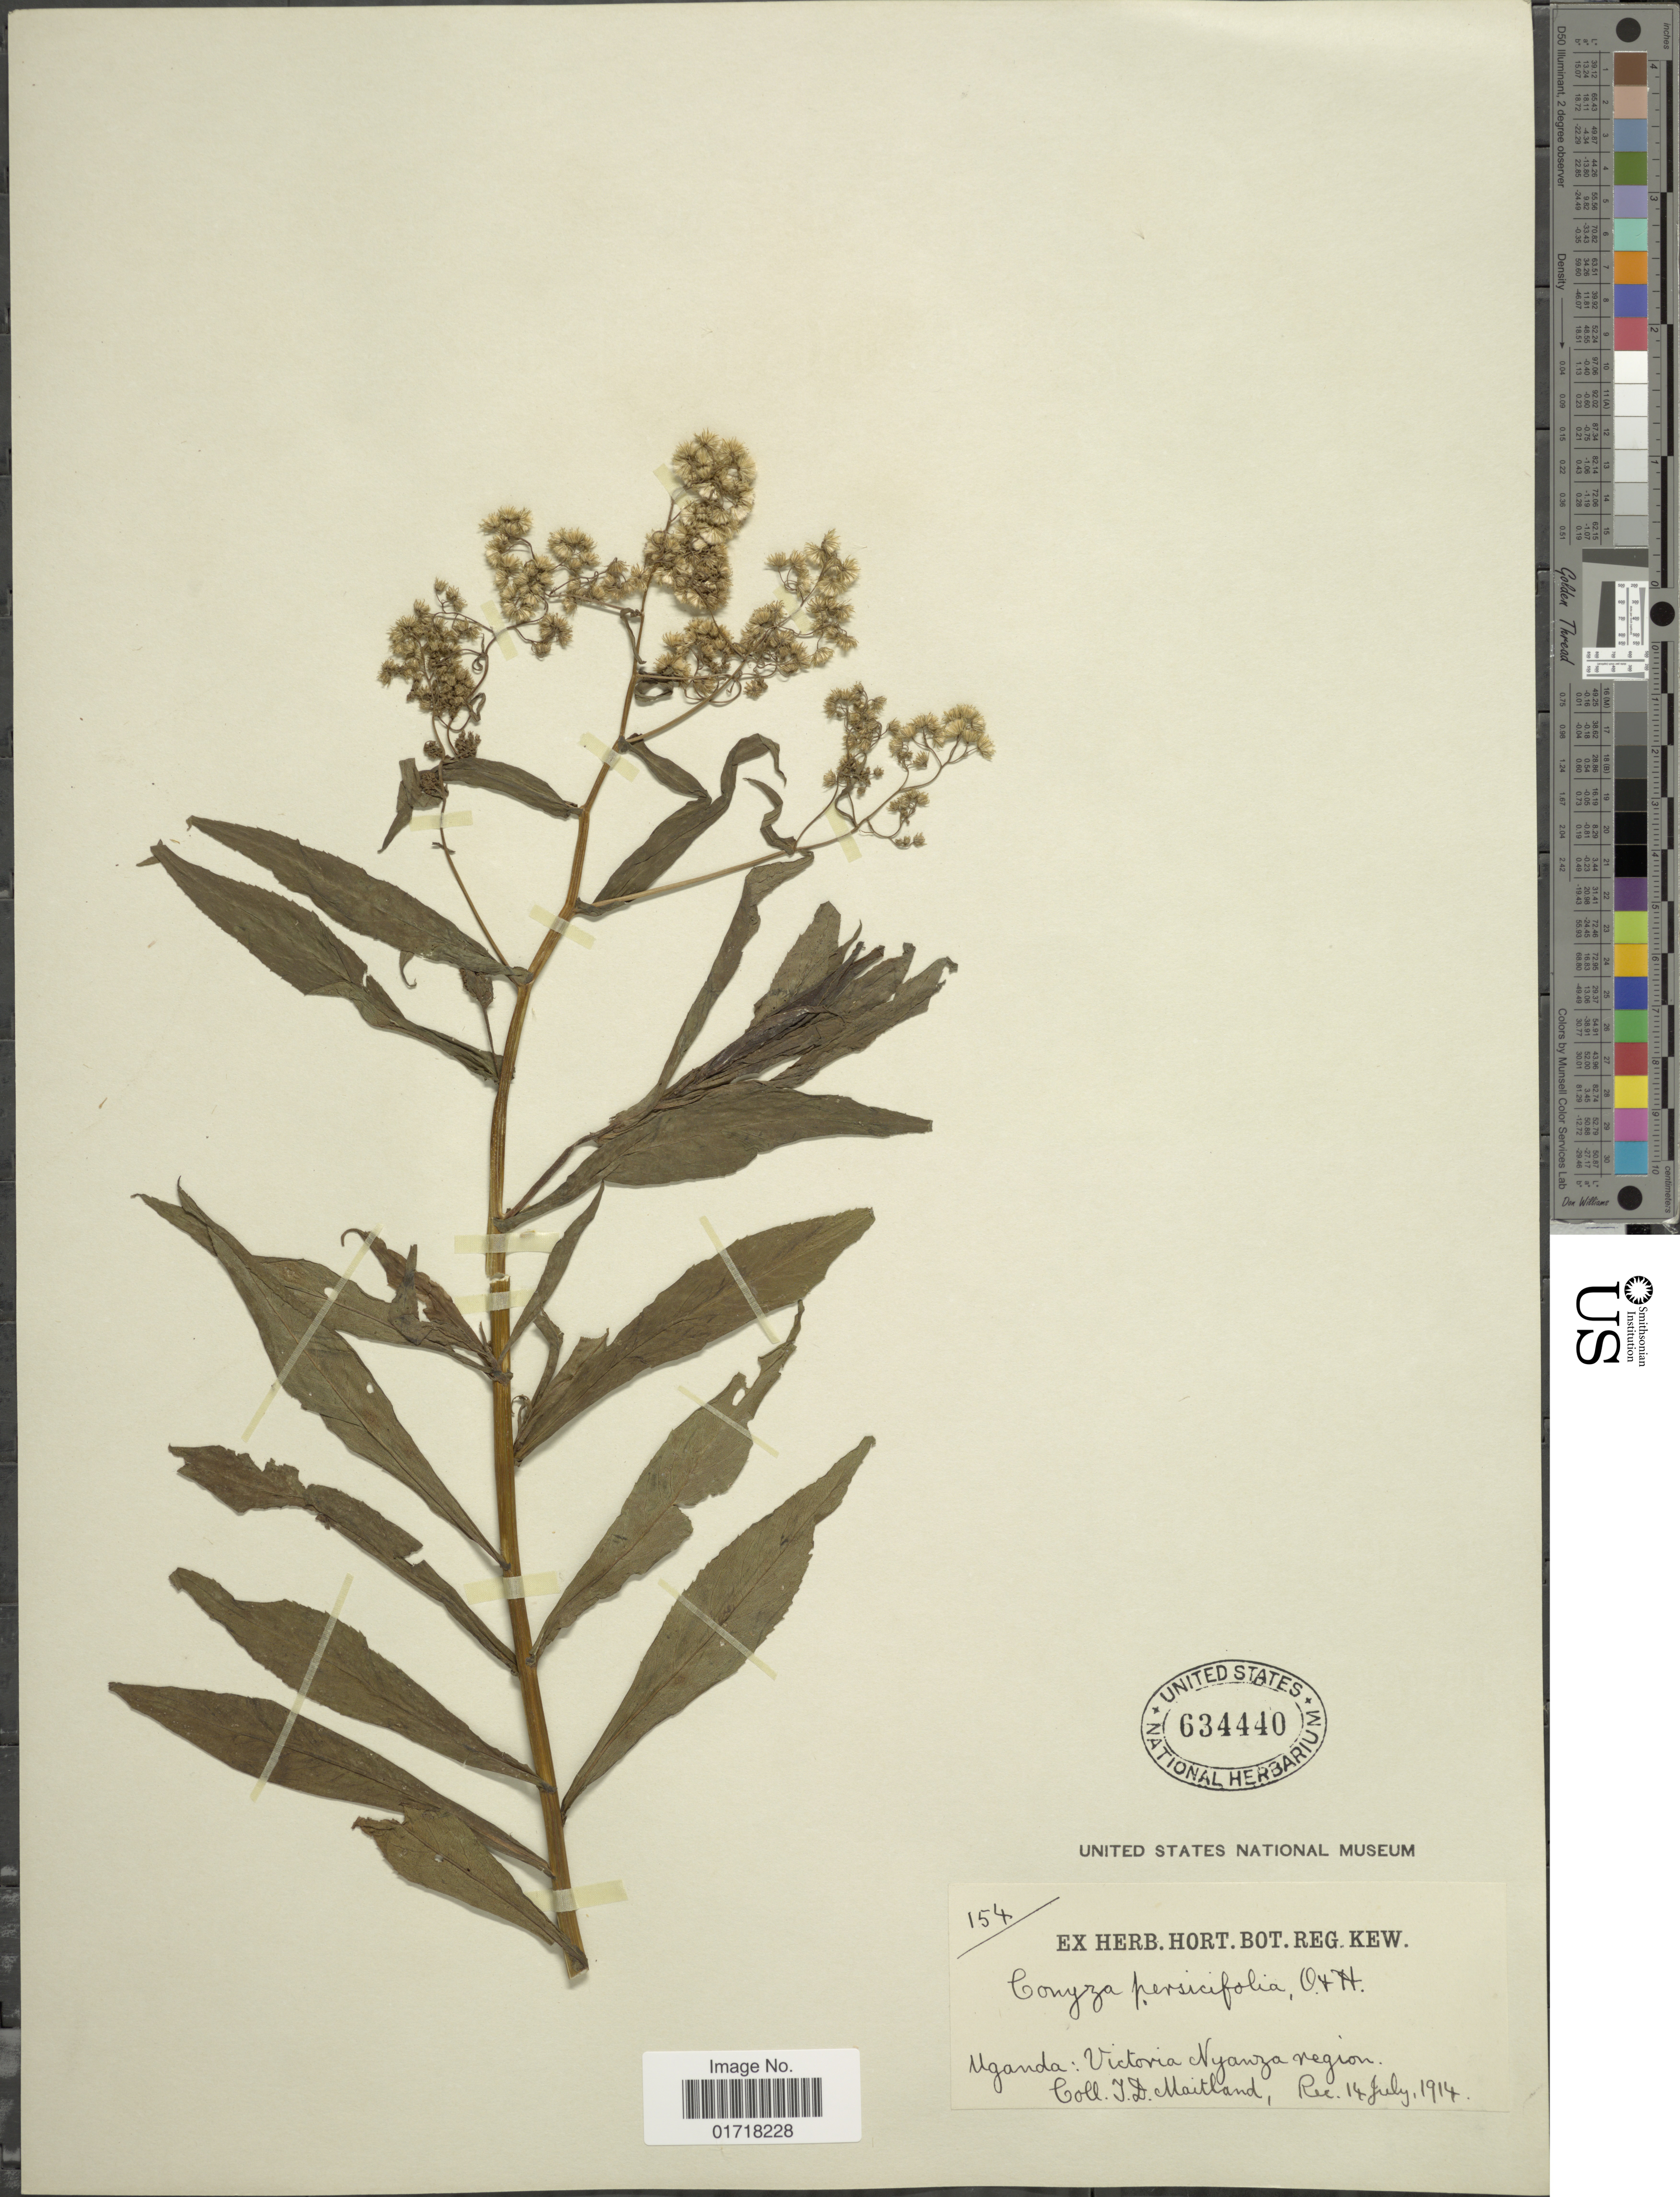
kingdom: Plantae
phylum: Tracheophyta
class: Magnoliopsida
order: Asterales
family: Asteraceae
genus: Conyza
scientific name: Conyza persicifolia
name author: (Benth.) Oliv. & Hiern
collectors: T. Maitland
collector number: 154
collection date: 1914-07-14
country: Uganda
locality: Uganda: Victoria Nyanza region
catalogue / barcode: US 634440